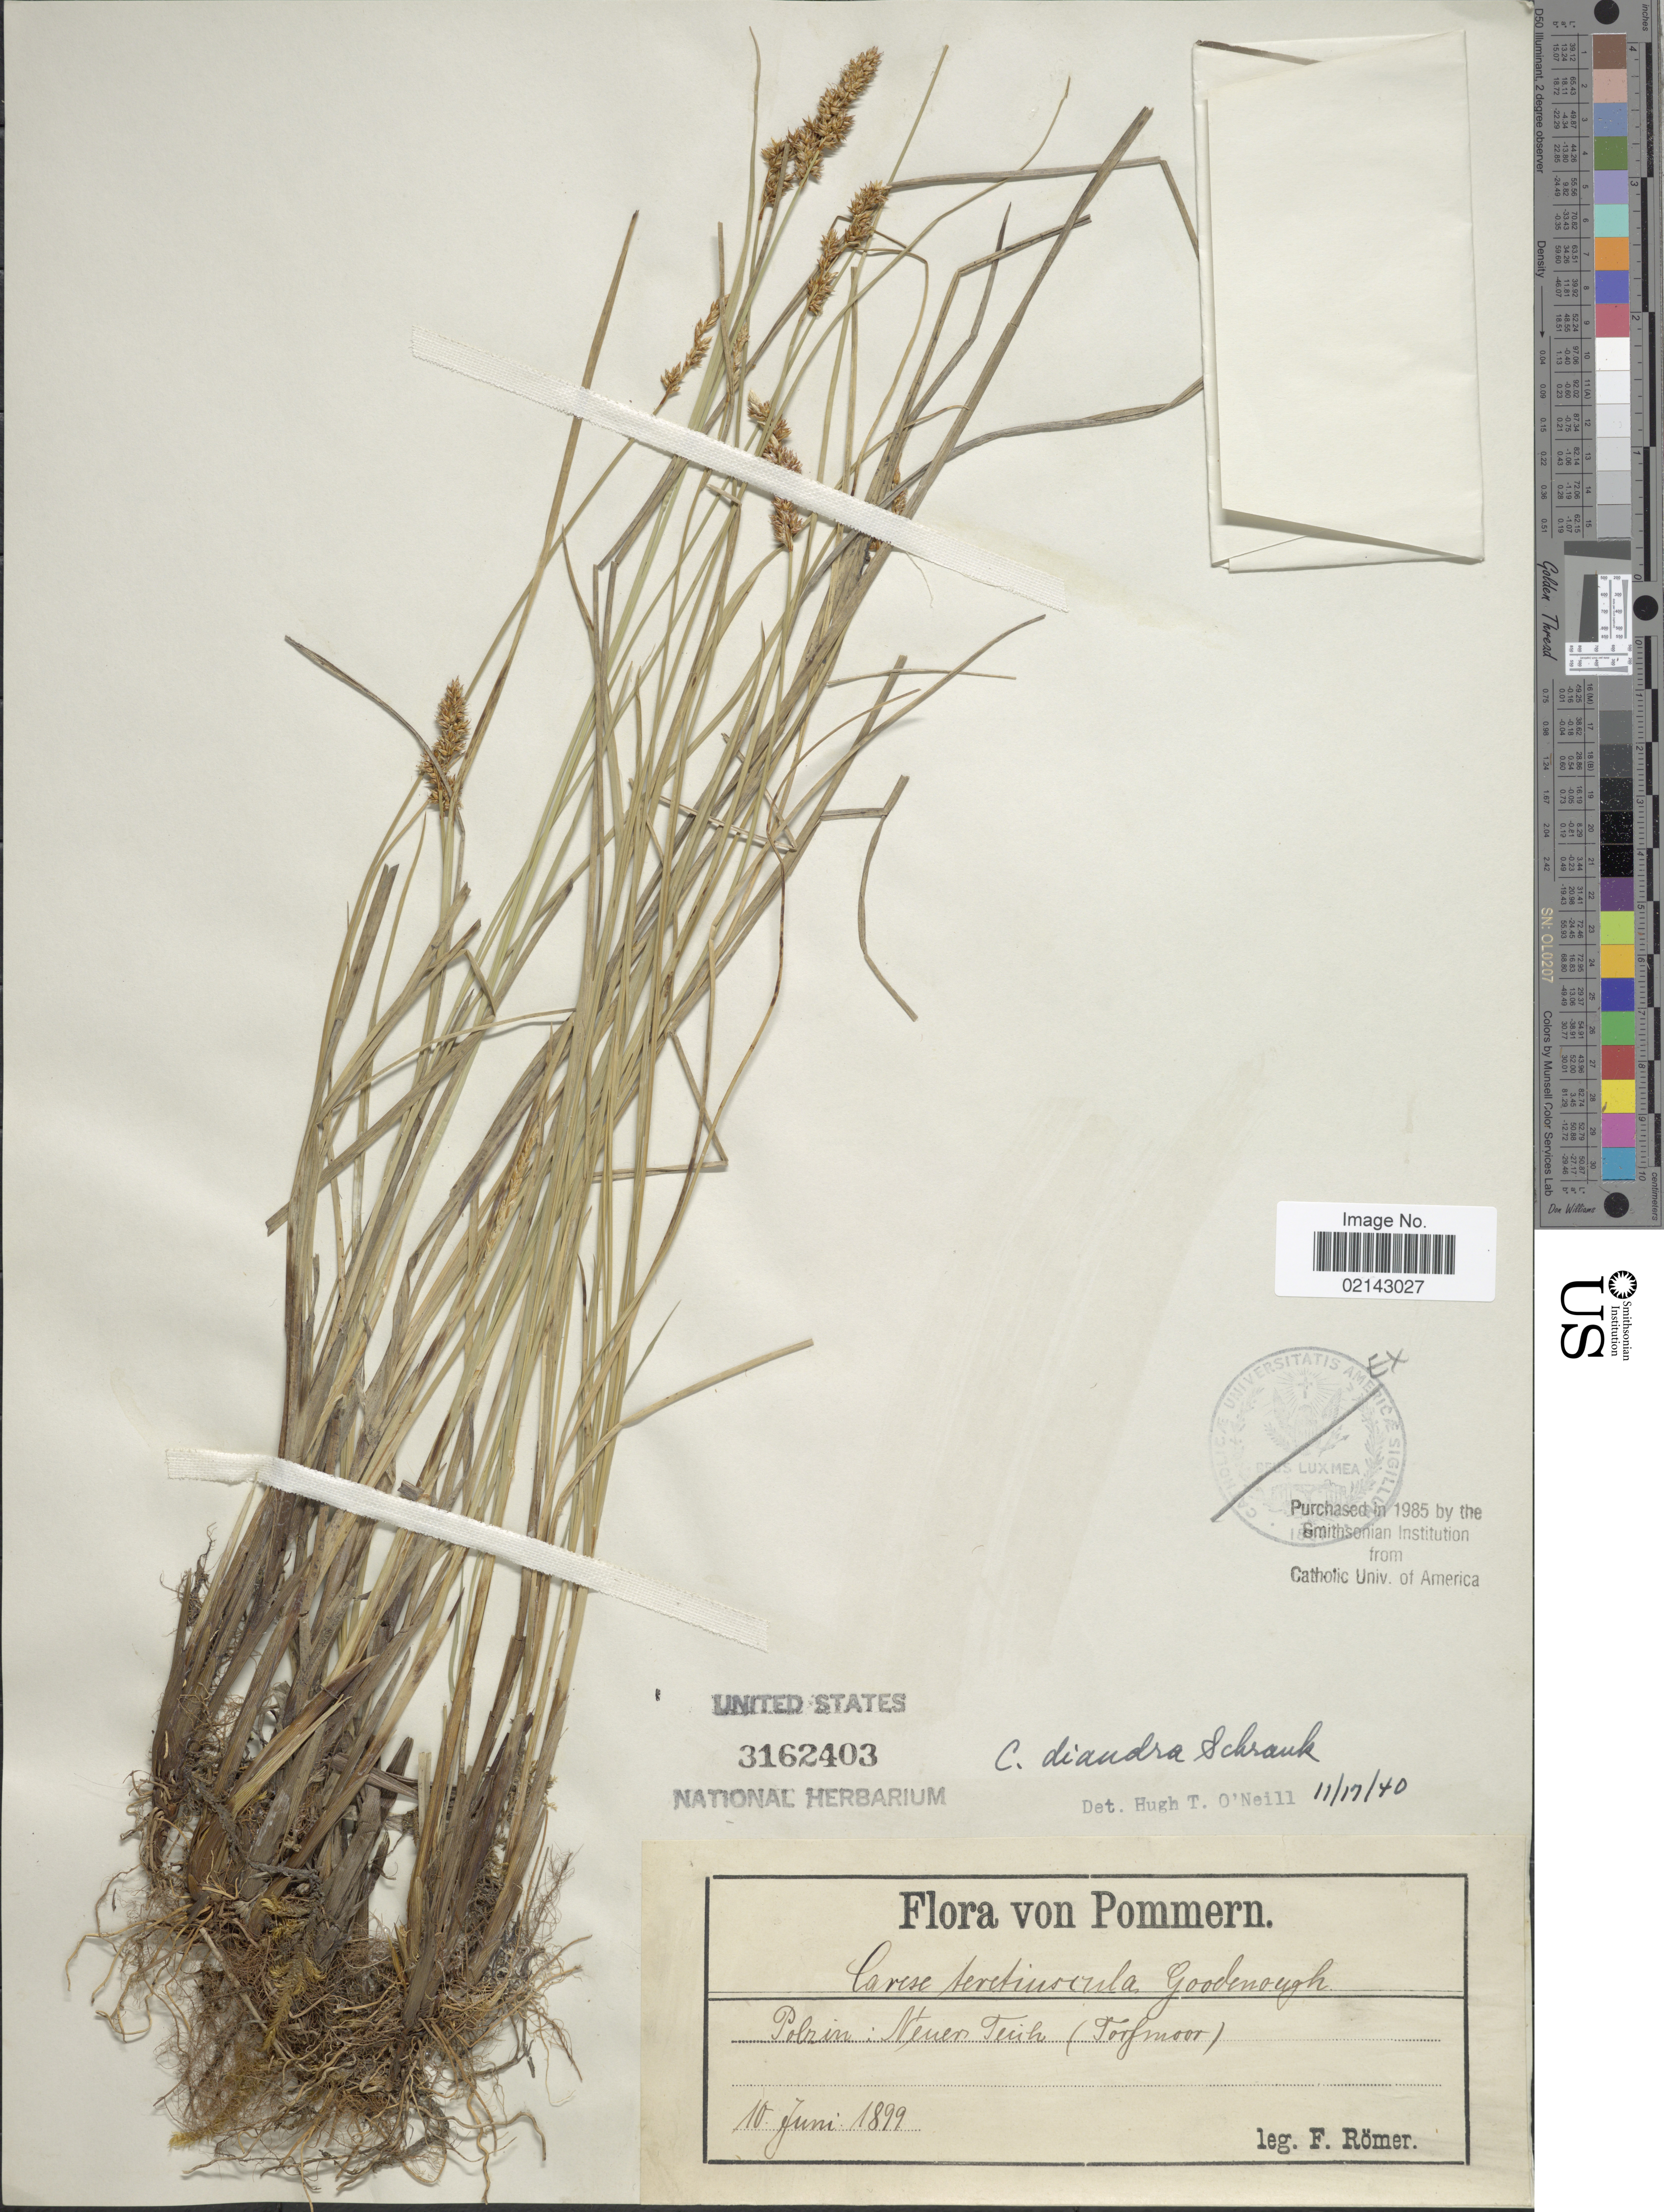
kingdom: Plantae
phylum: Tracheophyta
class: Liliopsida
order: Poales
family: Cyperaceae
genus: Carex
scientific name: Carex diandra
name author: Schrank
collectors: F. Römer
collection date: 1899-06-10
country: Poland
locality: Pommern. Polzin: Neuer Terih (Torfmoor) [interpreted]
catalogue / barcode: US 3162403